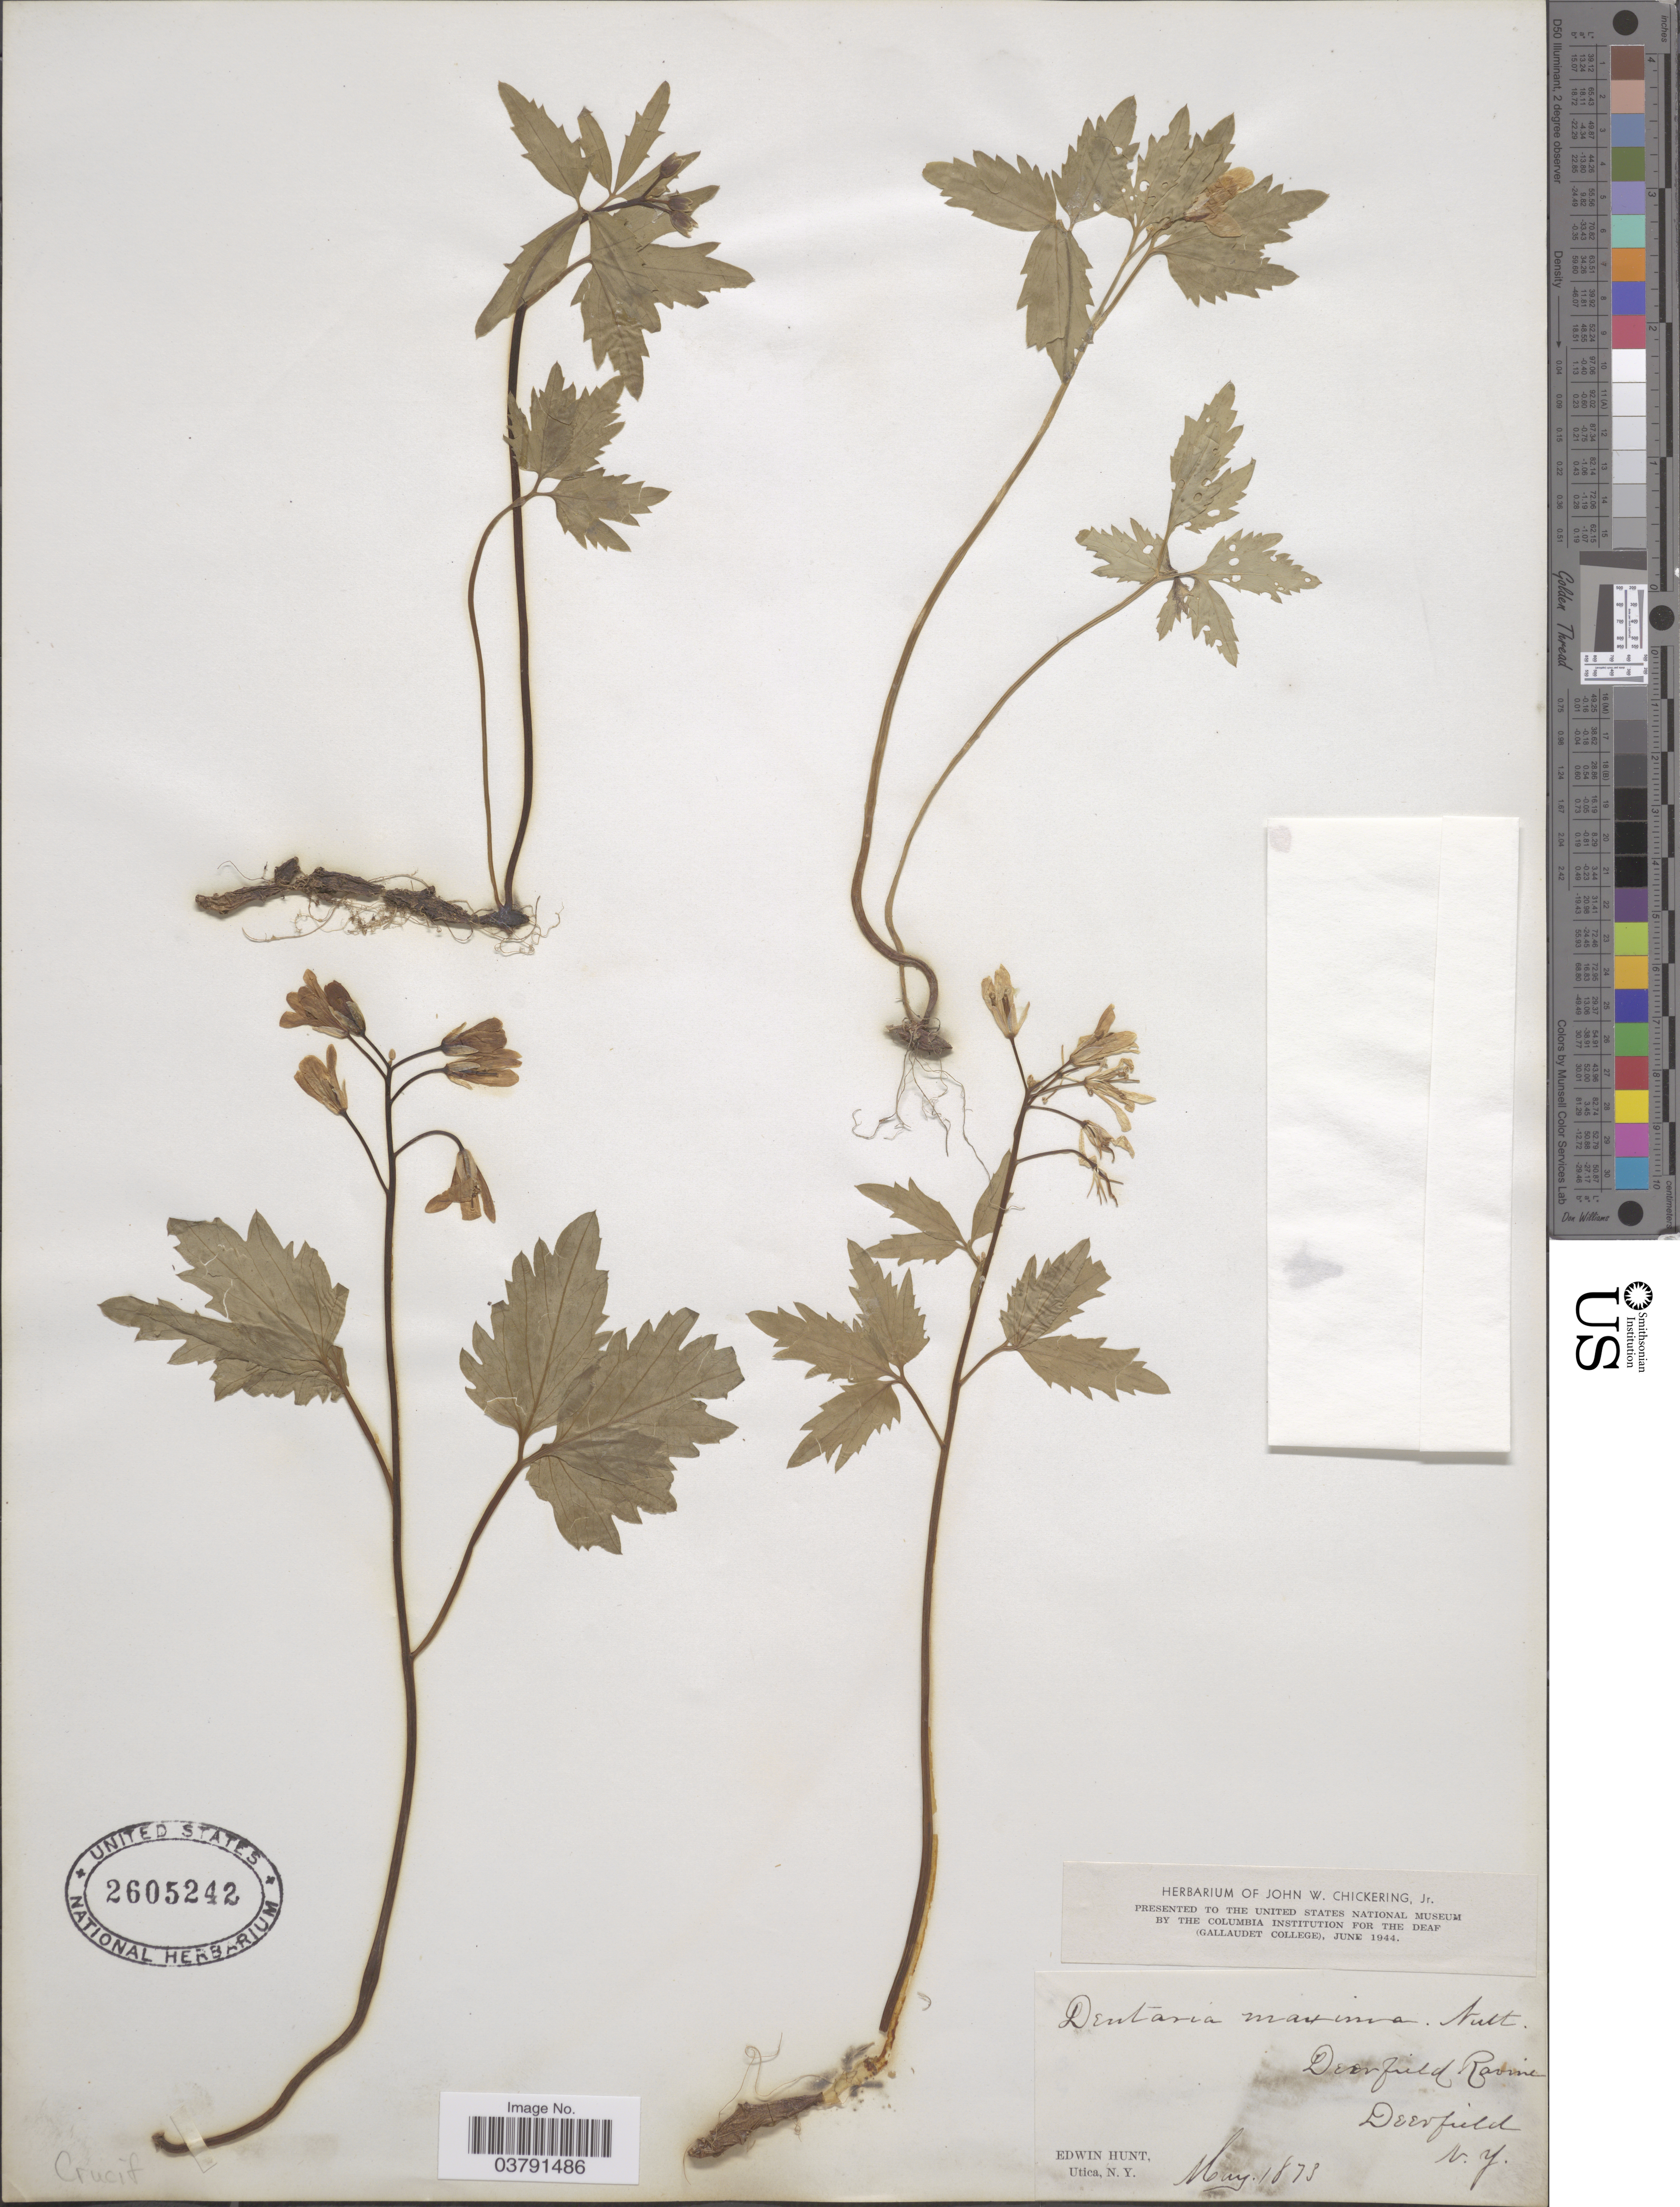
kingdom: Plantae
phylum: Tracheophyta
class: Magnoliopsida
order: Brassicales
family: Brassicaceae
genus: Dentaria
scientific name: Dentaria maxima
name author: Nutt.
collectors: E. Hunt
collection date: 1873-05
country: United States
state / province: New York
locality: Deerfield Ravine, Deerfield.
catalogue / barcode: US 2605242